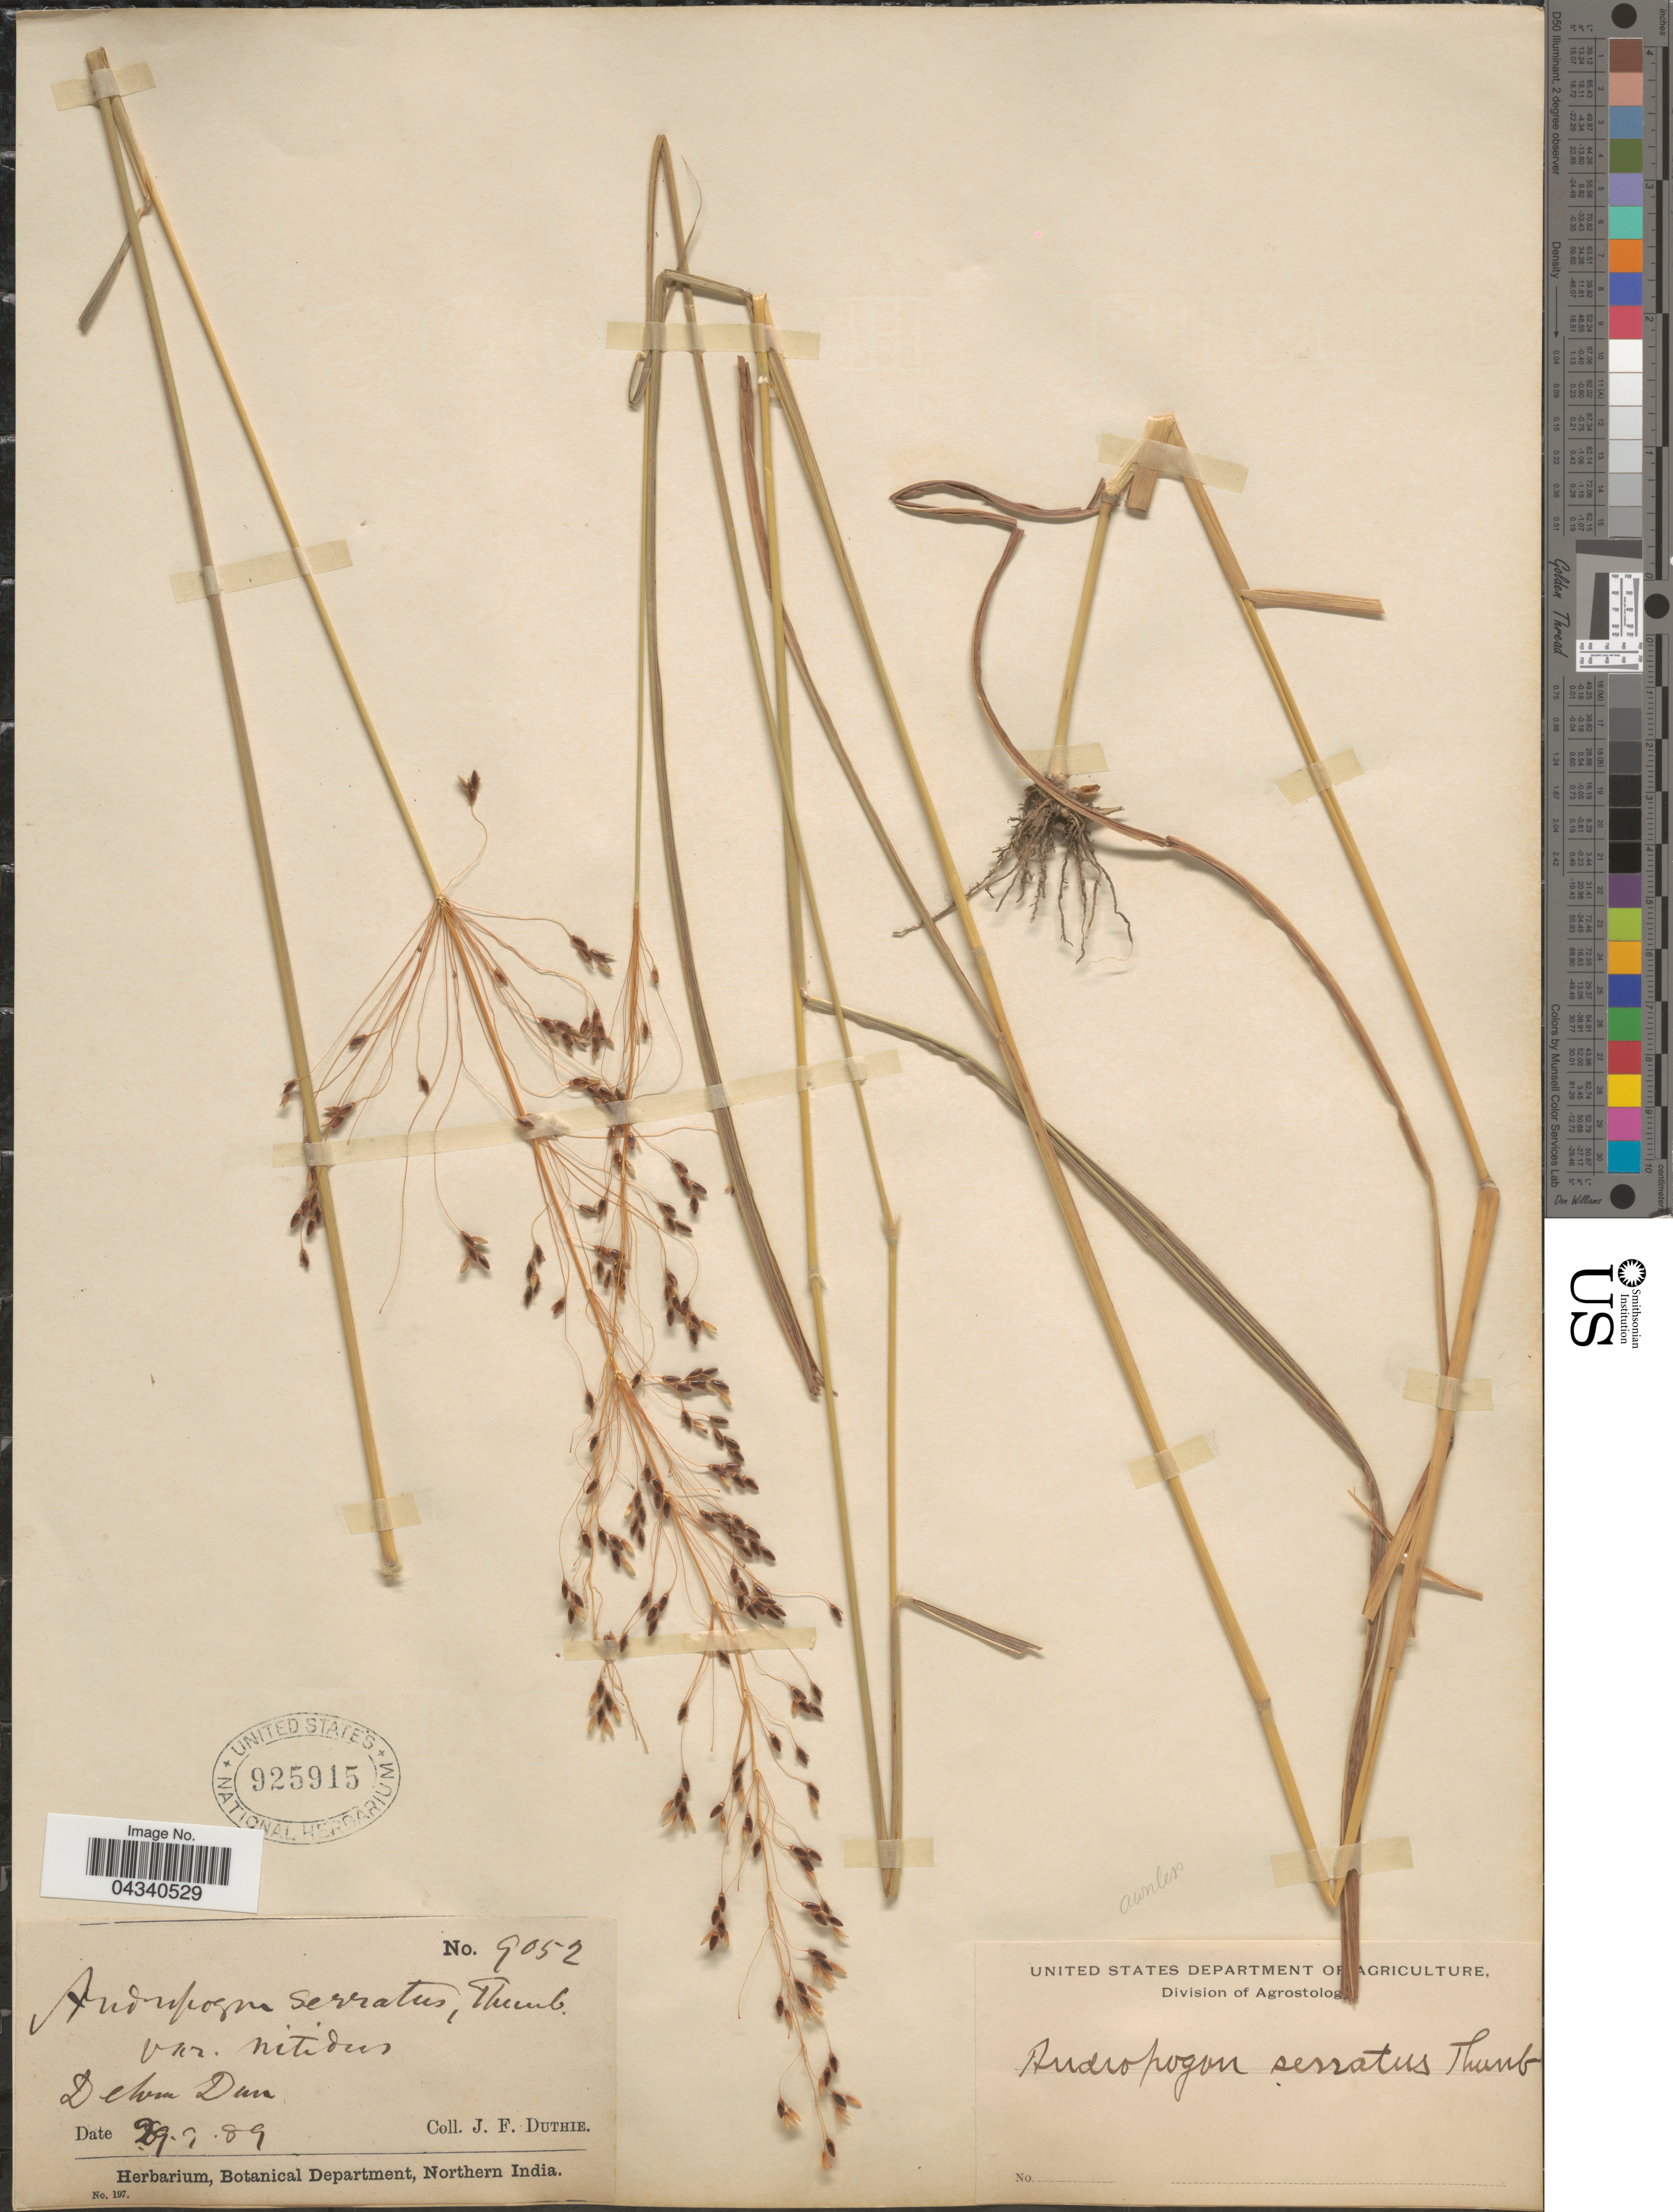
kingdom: Plantae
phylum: Tracheophyta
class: Liliopsida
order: Poales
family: Poaceae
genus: Sorghum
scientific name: Sorghum nitidum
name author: (Vahl) Pers.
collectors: J. F. Duthie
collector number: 9052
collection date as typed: Transcribed d/m/y: 29/9/89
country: India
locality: Dehra Dun.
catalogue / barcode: US 925915